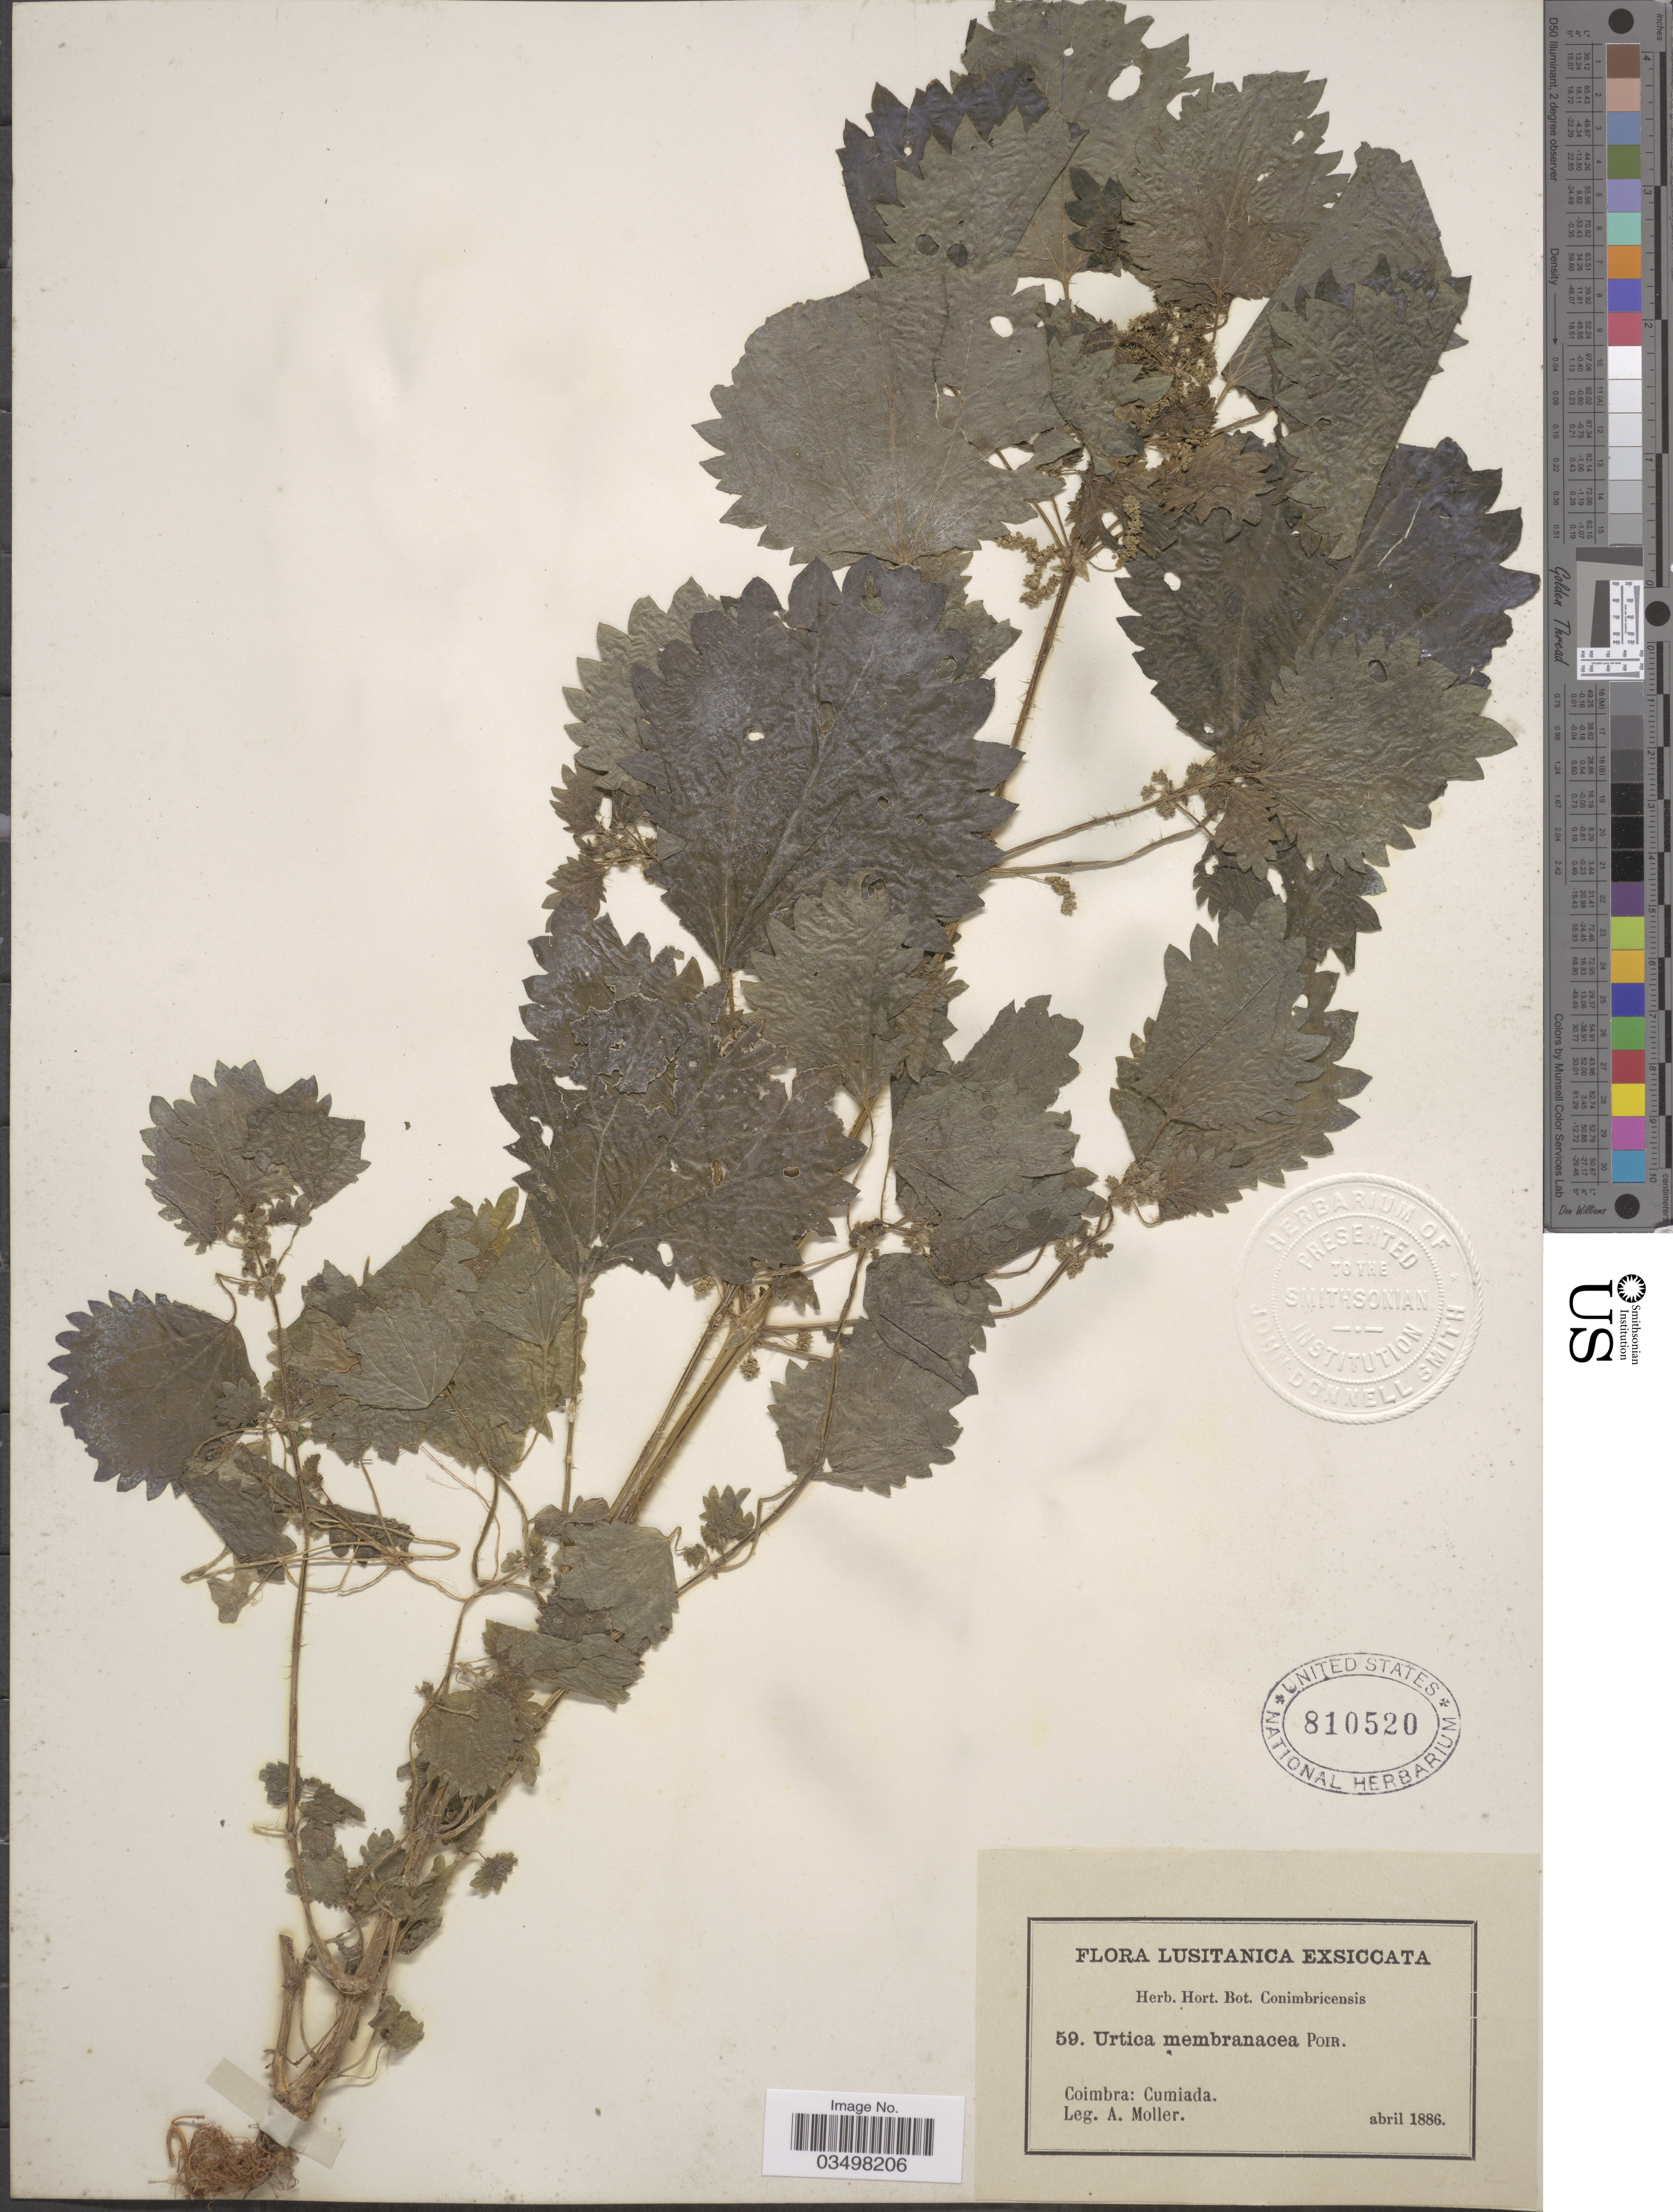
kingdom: Plantae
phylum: Tracheophyta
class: Magnoliopsida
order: Rosales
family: Urticaceae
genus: Urtica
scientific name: Urtica membranacea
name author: Poir.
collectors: A. Moller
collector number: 59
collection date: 1886-04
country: Portugal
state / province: Coimbra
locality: Lusitanica. Cumiada.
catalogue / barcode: US 810520